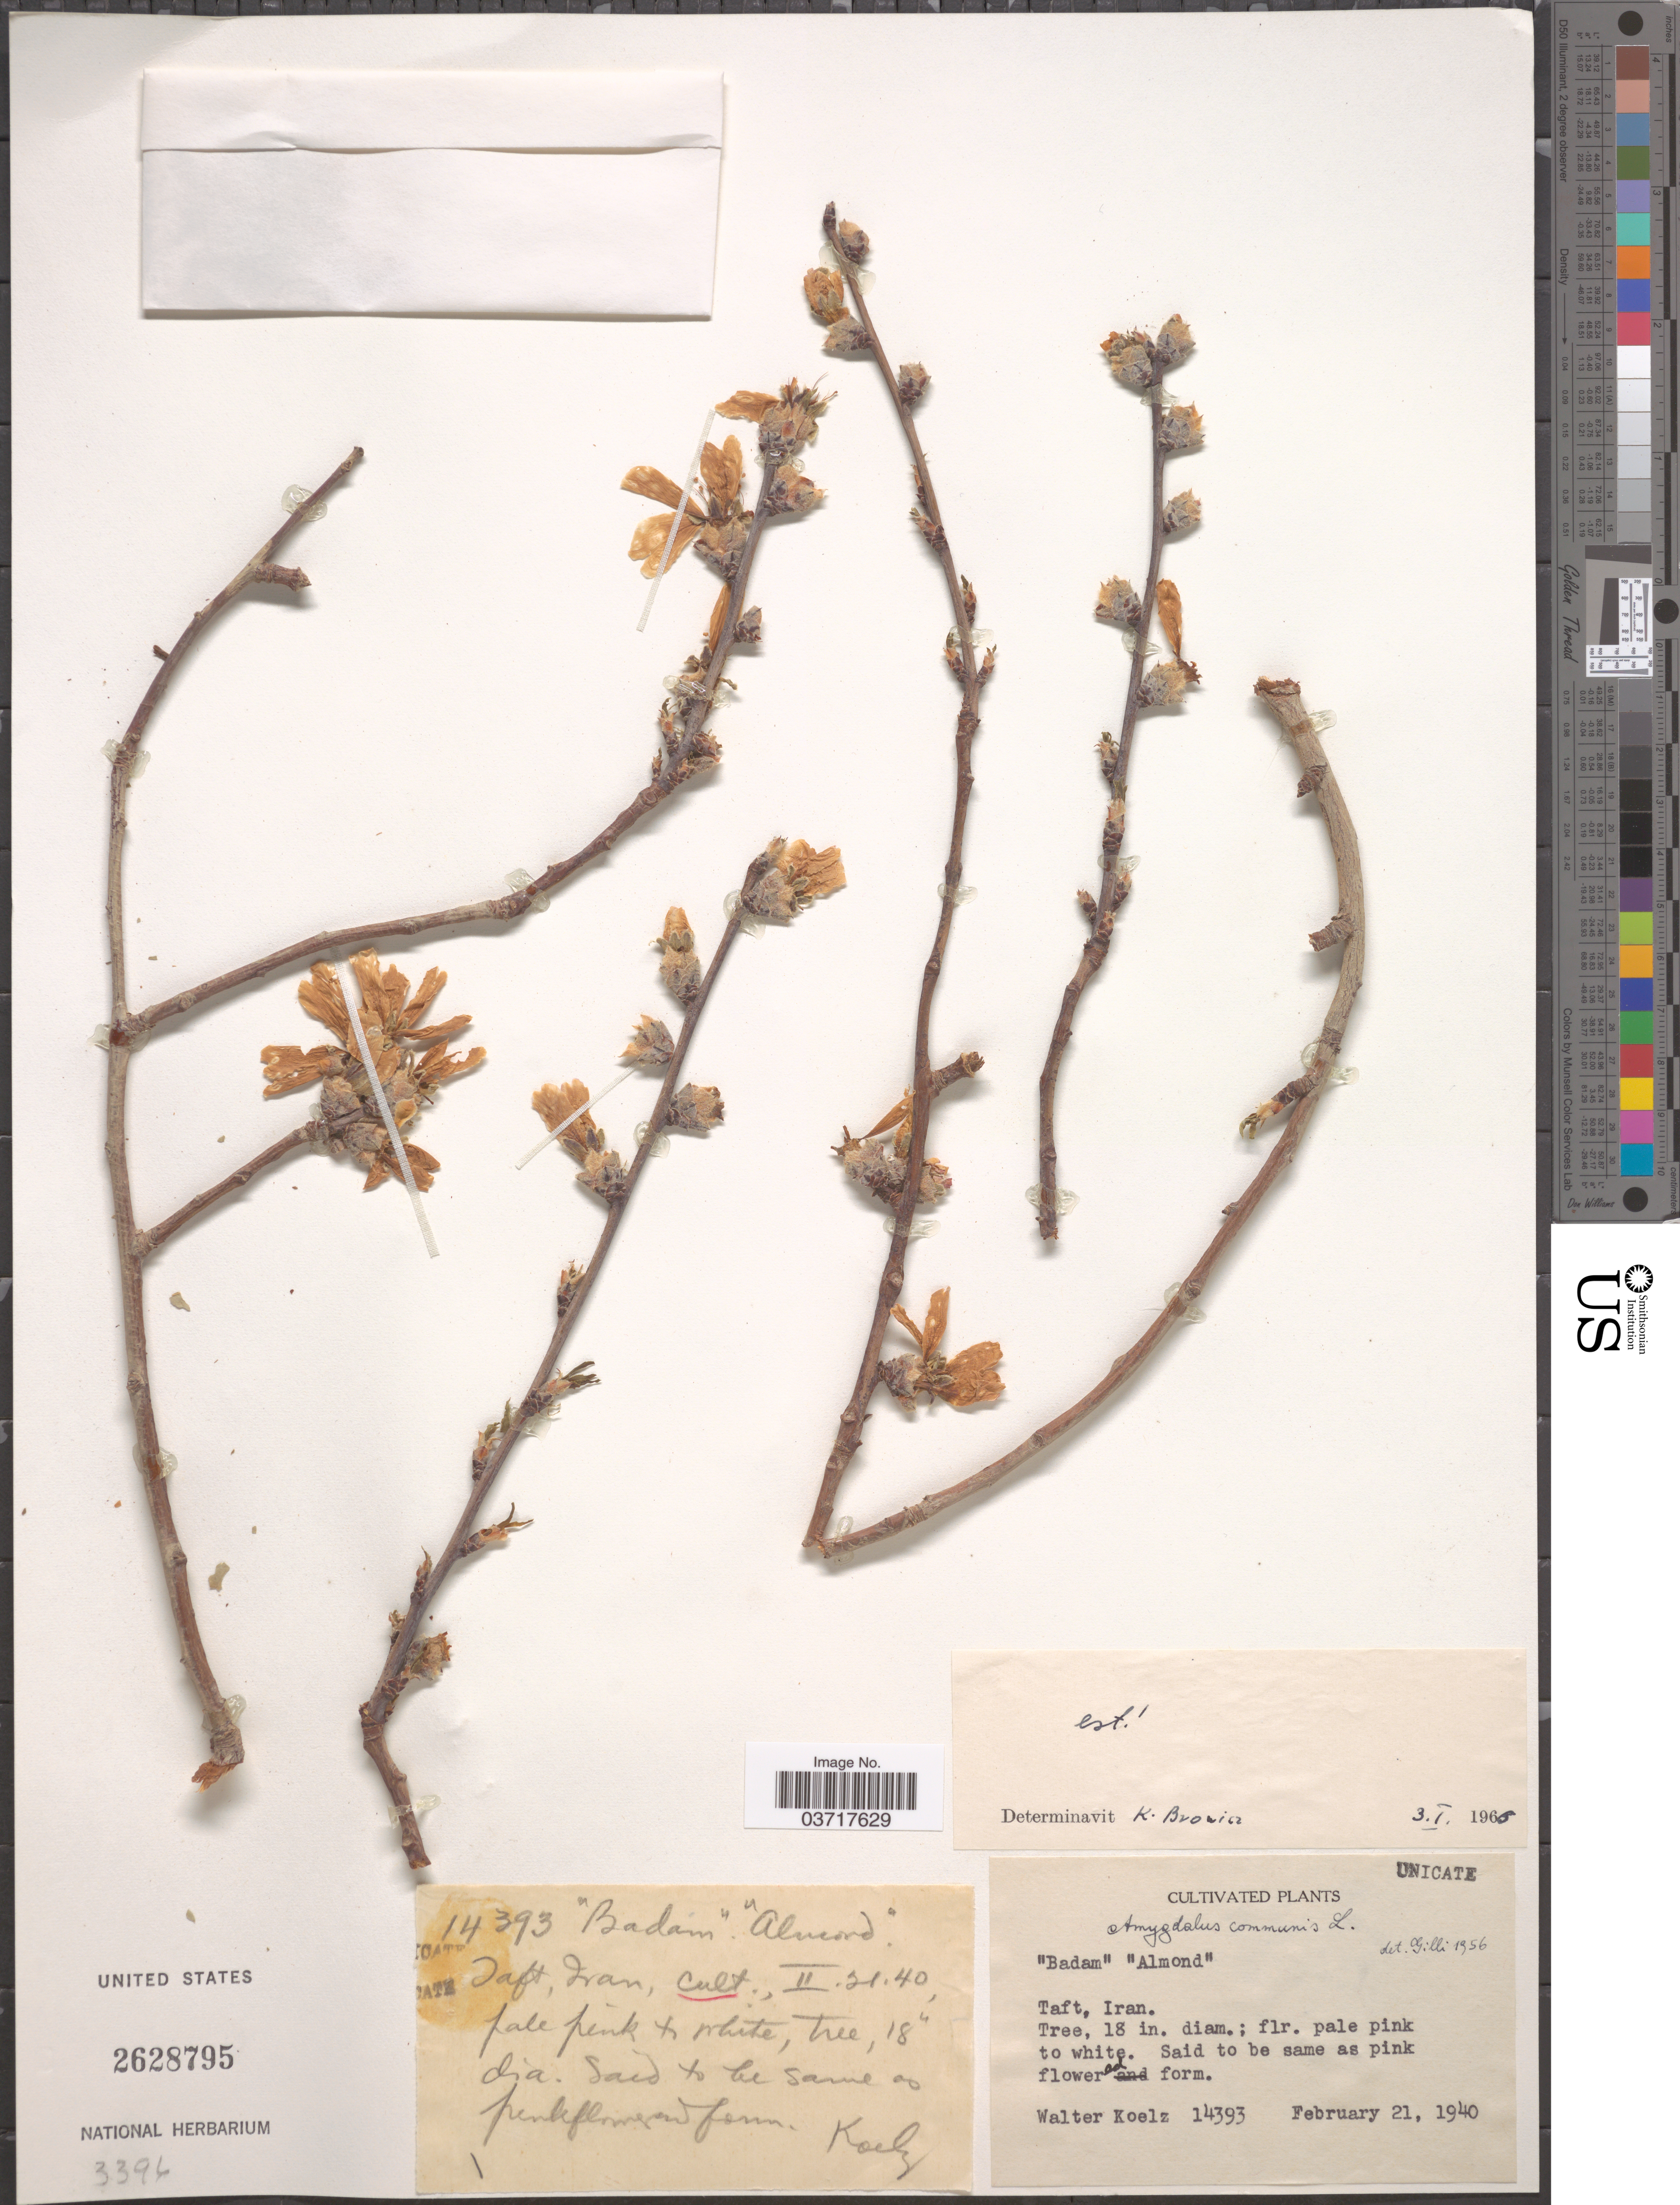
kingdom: Plantae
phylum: Tracheophyta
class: Magnoliopsida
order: Rosales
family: Rosaceae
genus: Prunus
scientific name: Prunus communis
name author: Huds.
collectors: W. N. Koelz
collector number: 14393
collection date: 1940-02-21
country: Iran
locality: Taft.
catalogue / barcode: US 2628795